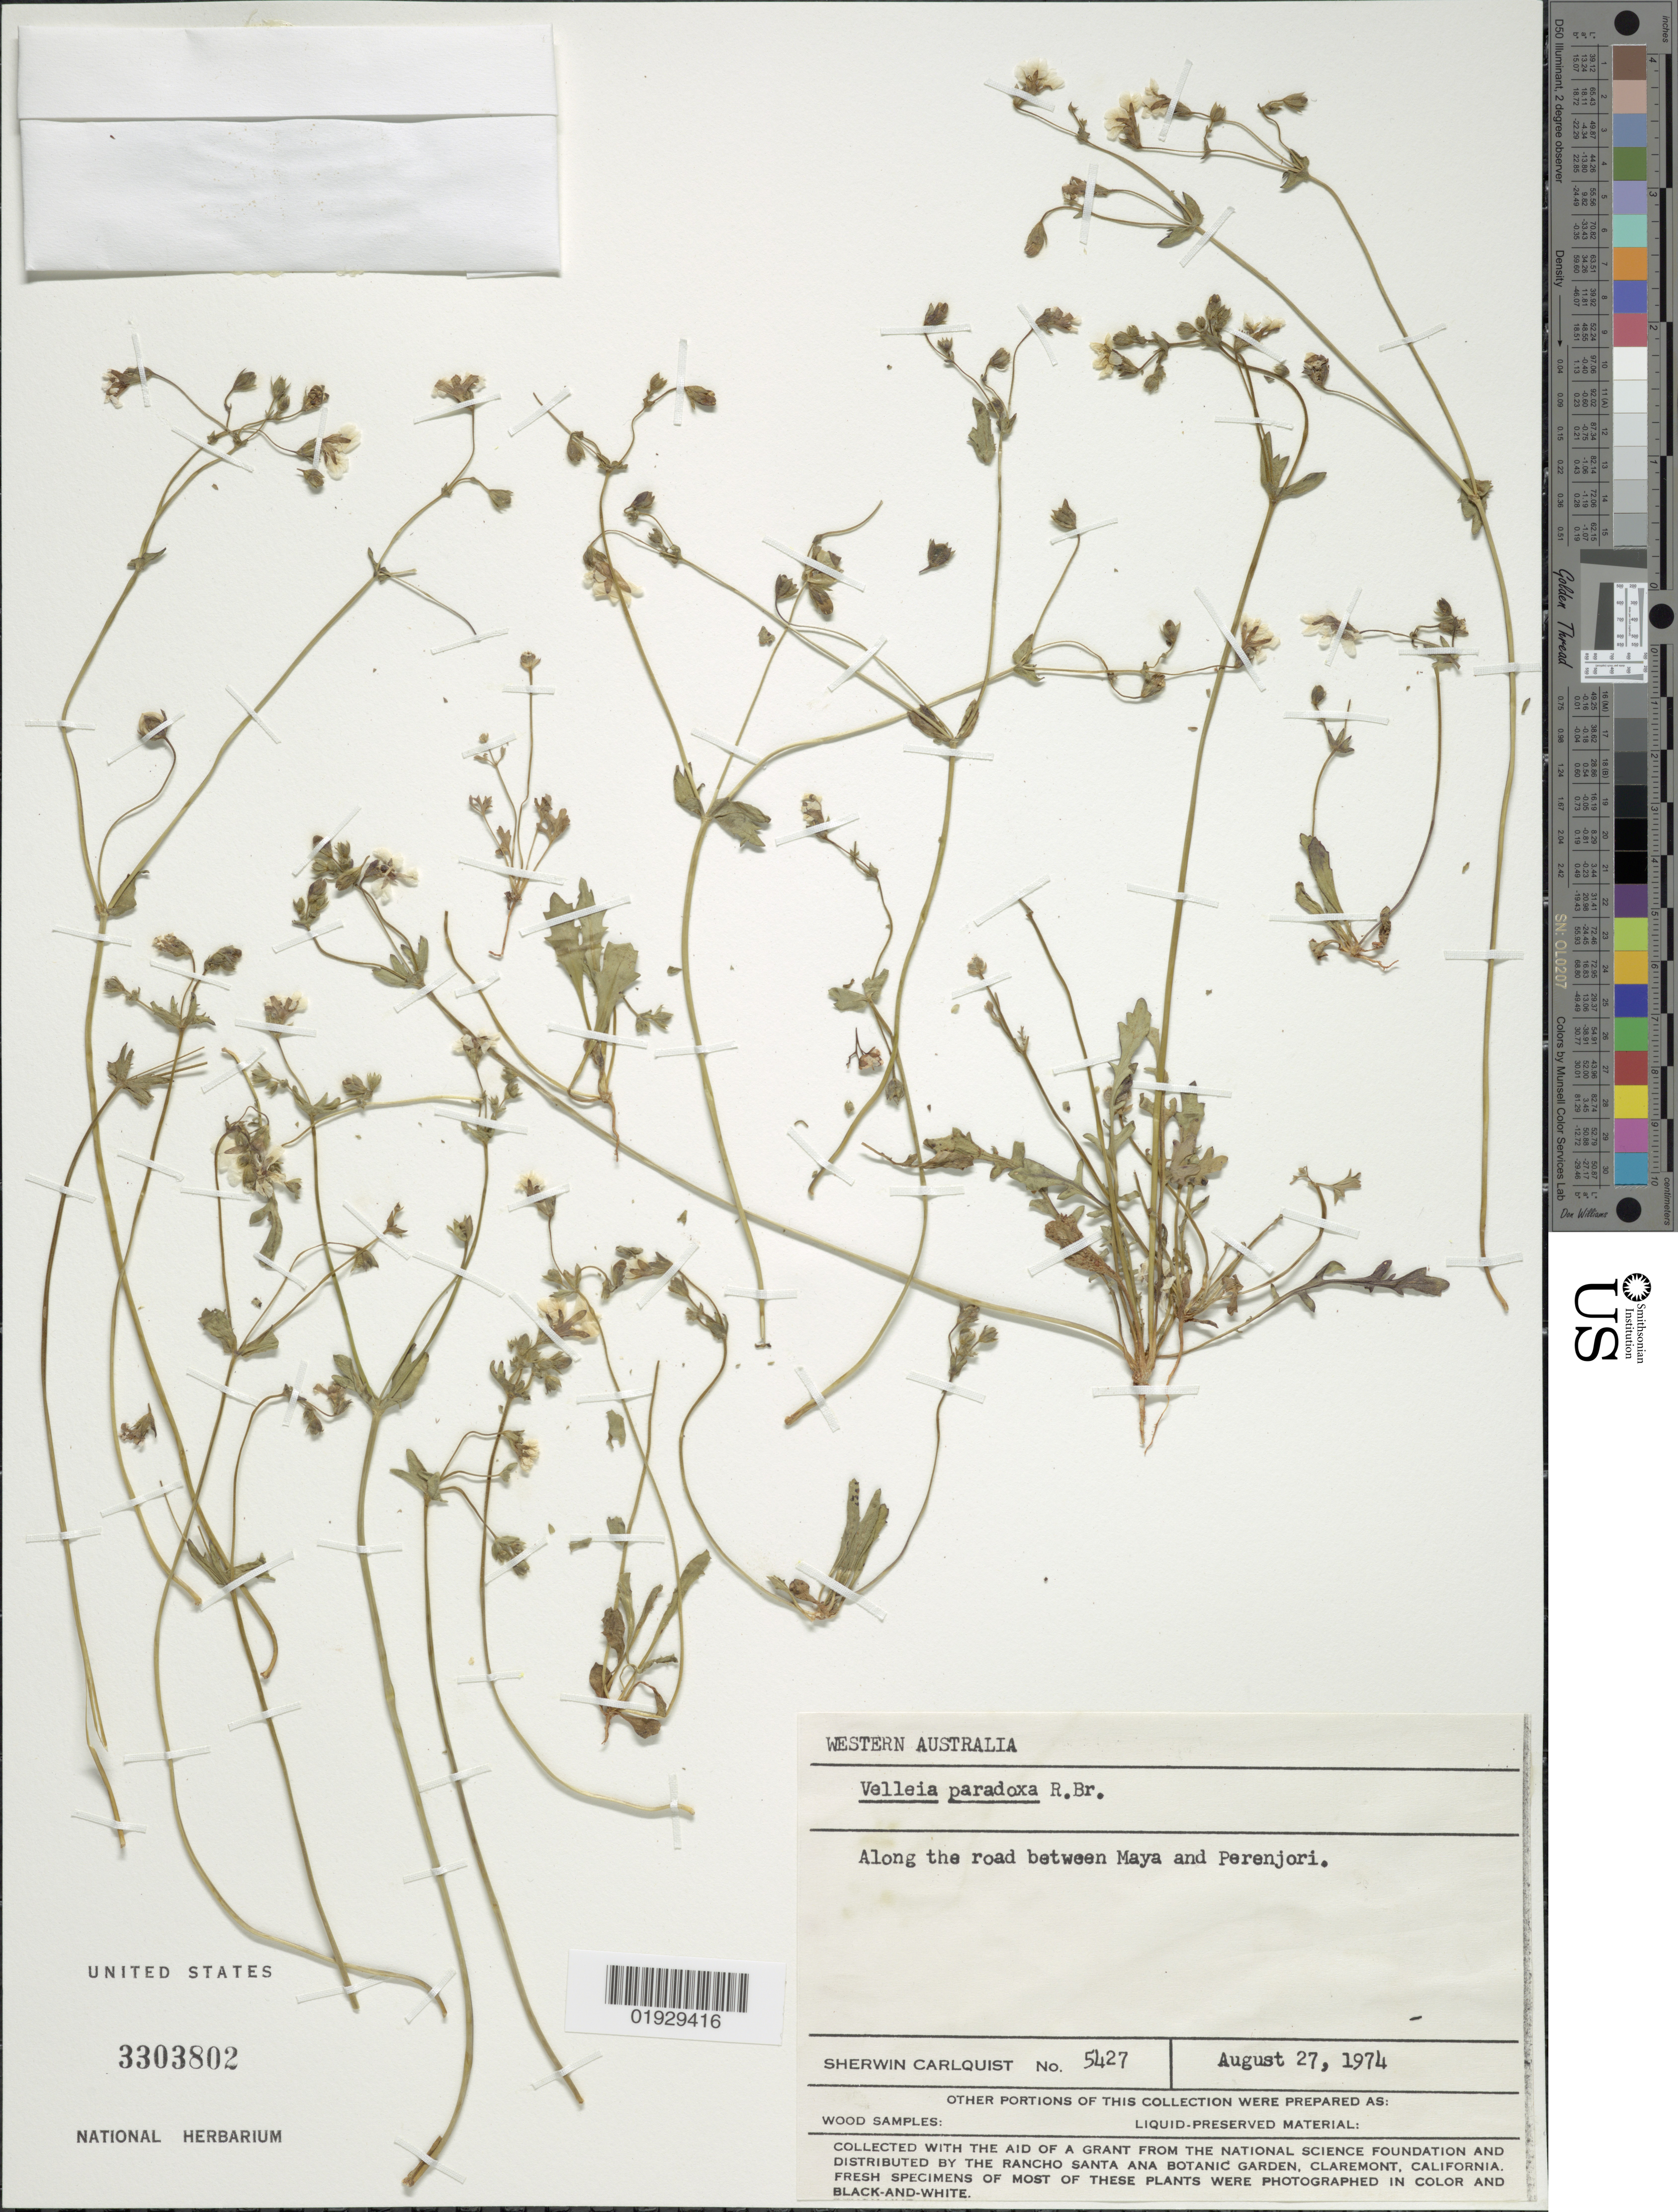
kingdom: Plantae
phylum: Tracheophyta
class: Magnoliopsida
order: Asterales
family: Goodeniaceae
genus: Velleia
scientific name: Velleia paradoxa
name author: R. Br.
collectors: S. Carlquist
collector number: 5427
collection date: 1974-08-27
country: Australia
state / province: Western Australia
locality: Along the road between Maya and Perenjori.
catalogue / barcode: US 3303802